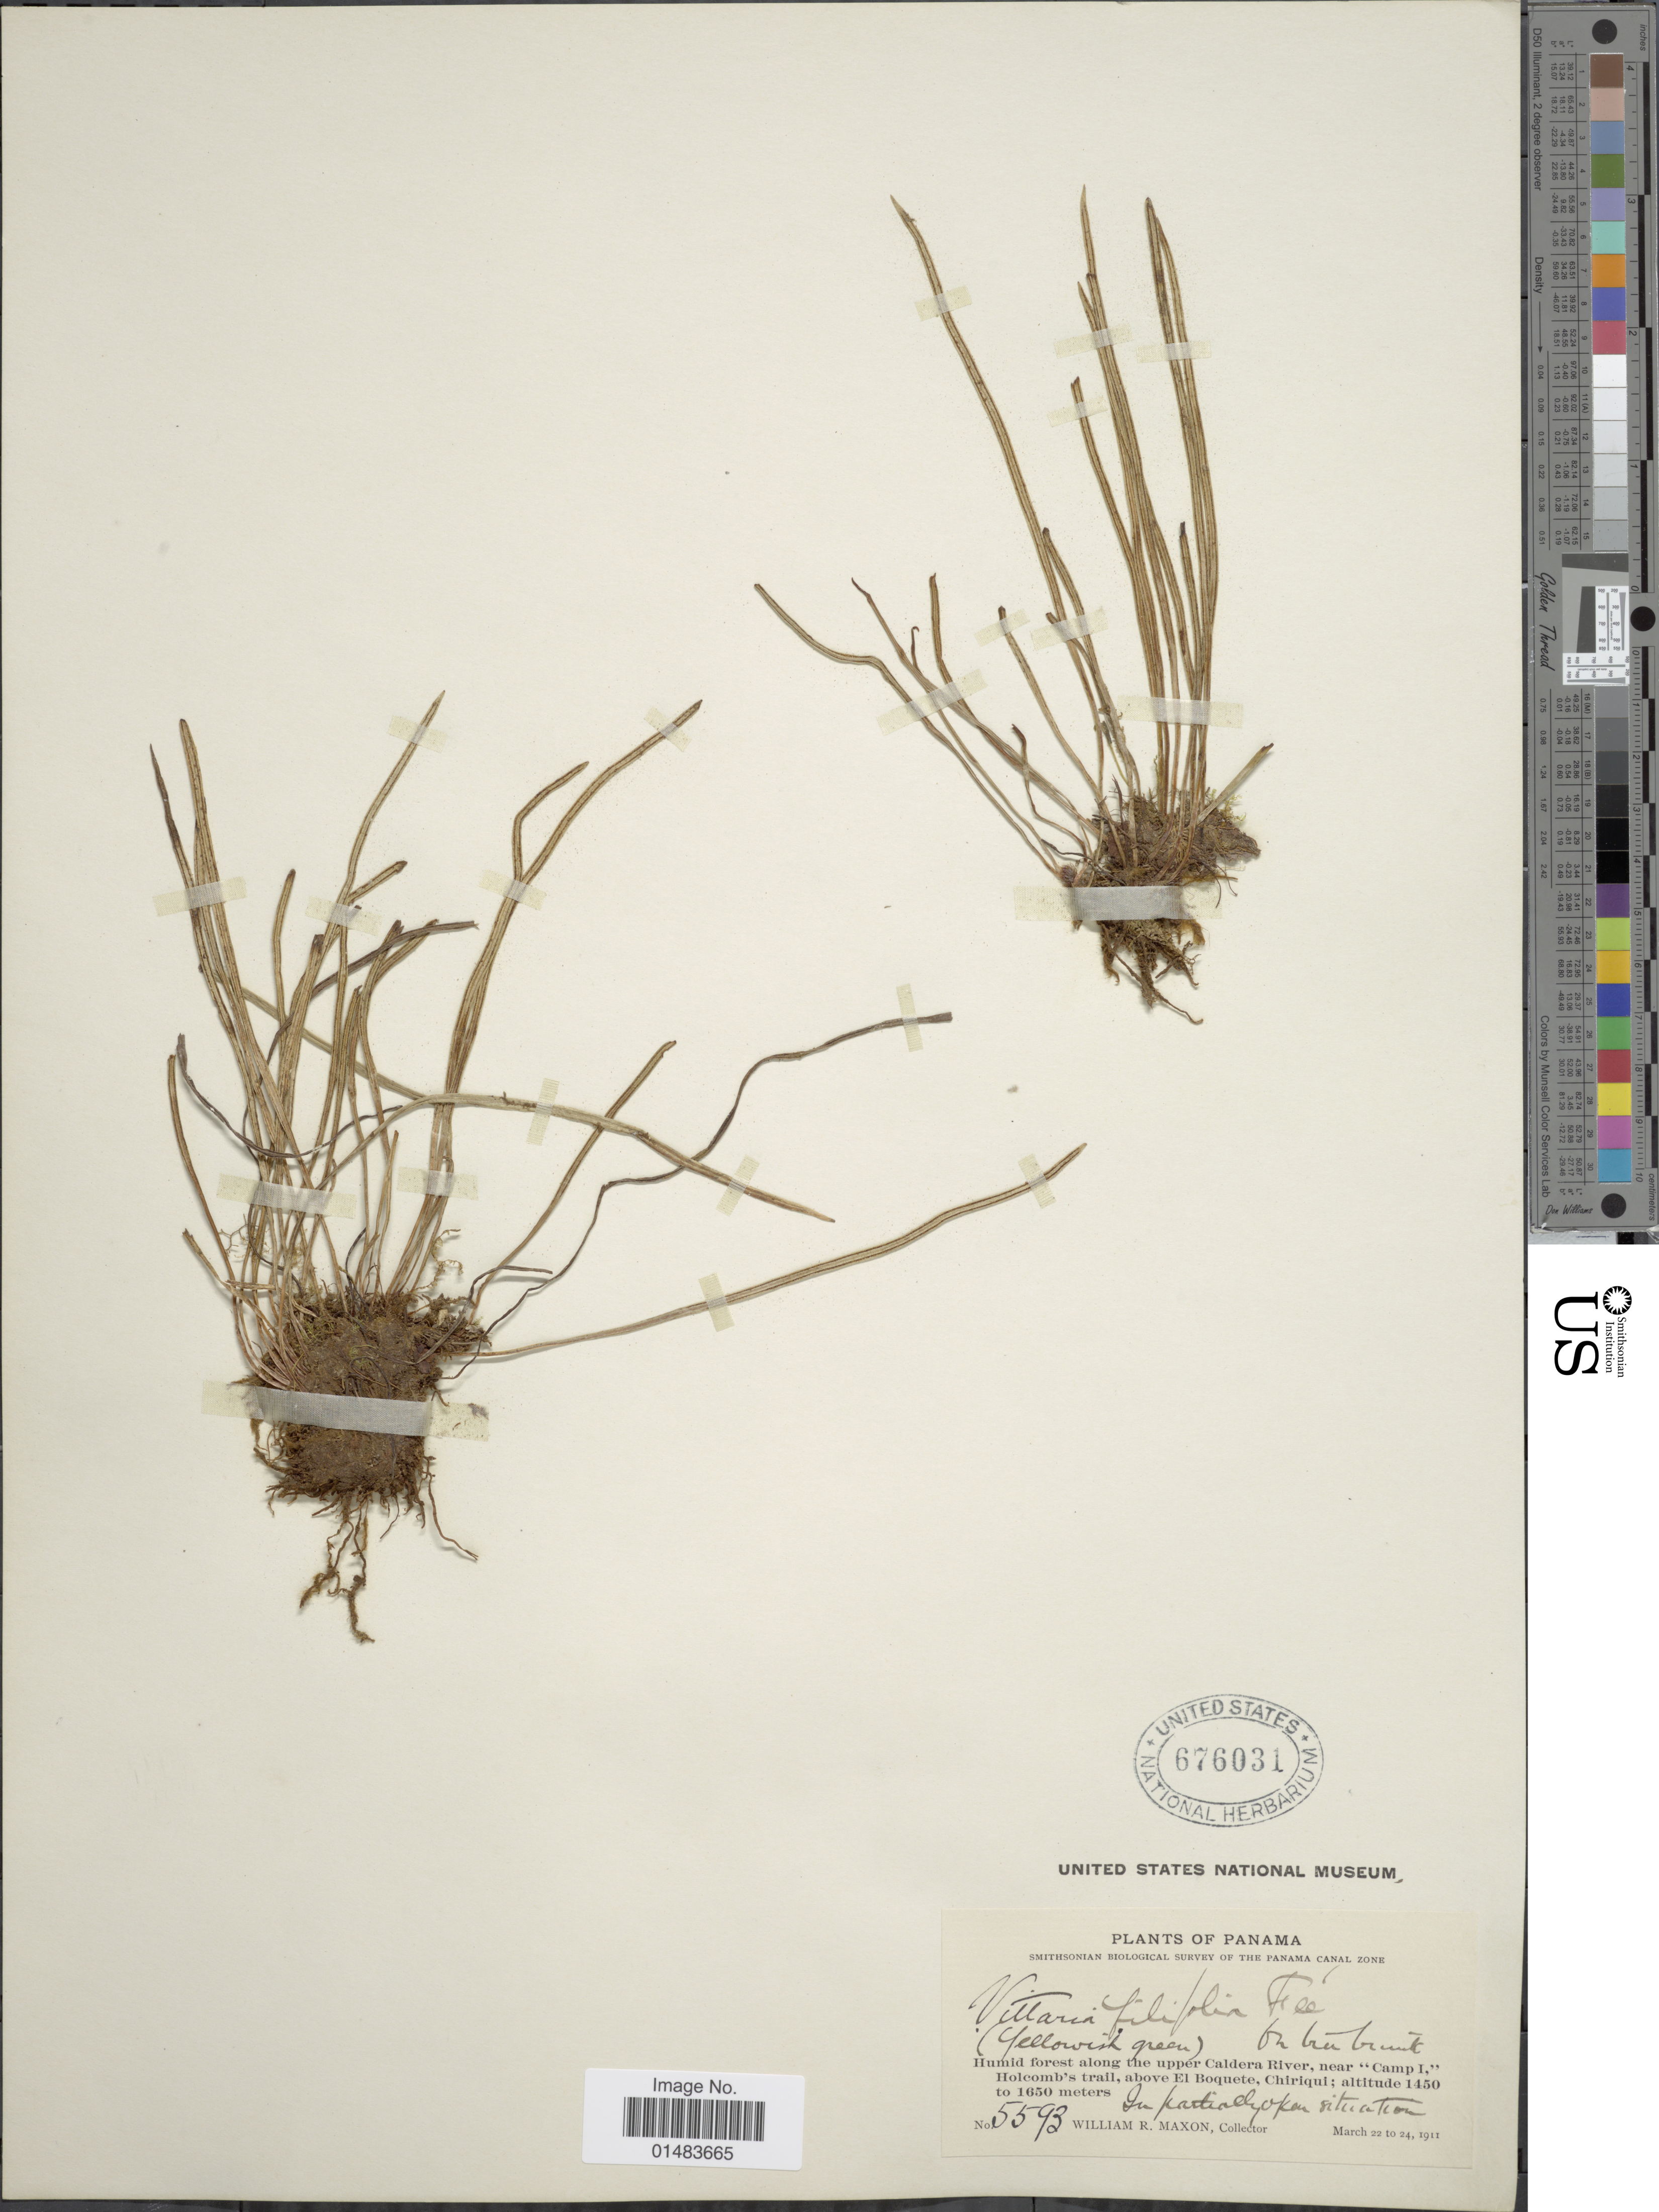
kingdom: Plantae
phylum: Tracheophyta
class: Polypodiopsida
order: Polypodiales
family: Pteridaceae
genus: Vittaria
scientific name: Vittaria graminifolia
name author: Kaulf.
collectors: W. R. Maxon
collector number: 5593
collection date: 1911-03-22/1911-03-24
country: Panama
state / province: Chiriqui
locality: Panama, Humid forest along the upper Caldera River, near " CAmp 1 " Holcomb's trail, above El Boquete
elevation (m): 1450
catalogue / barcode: US 676031